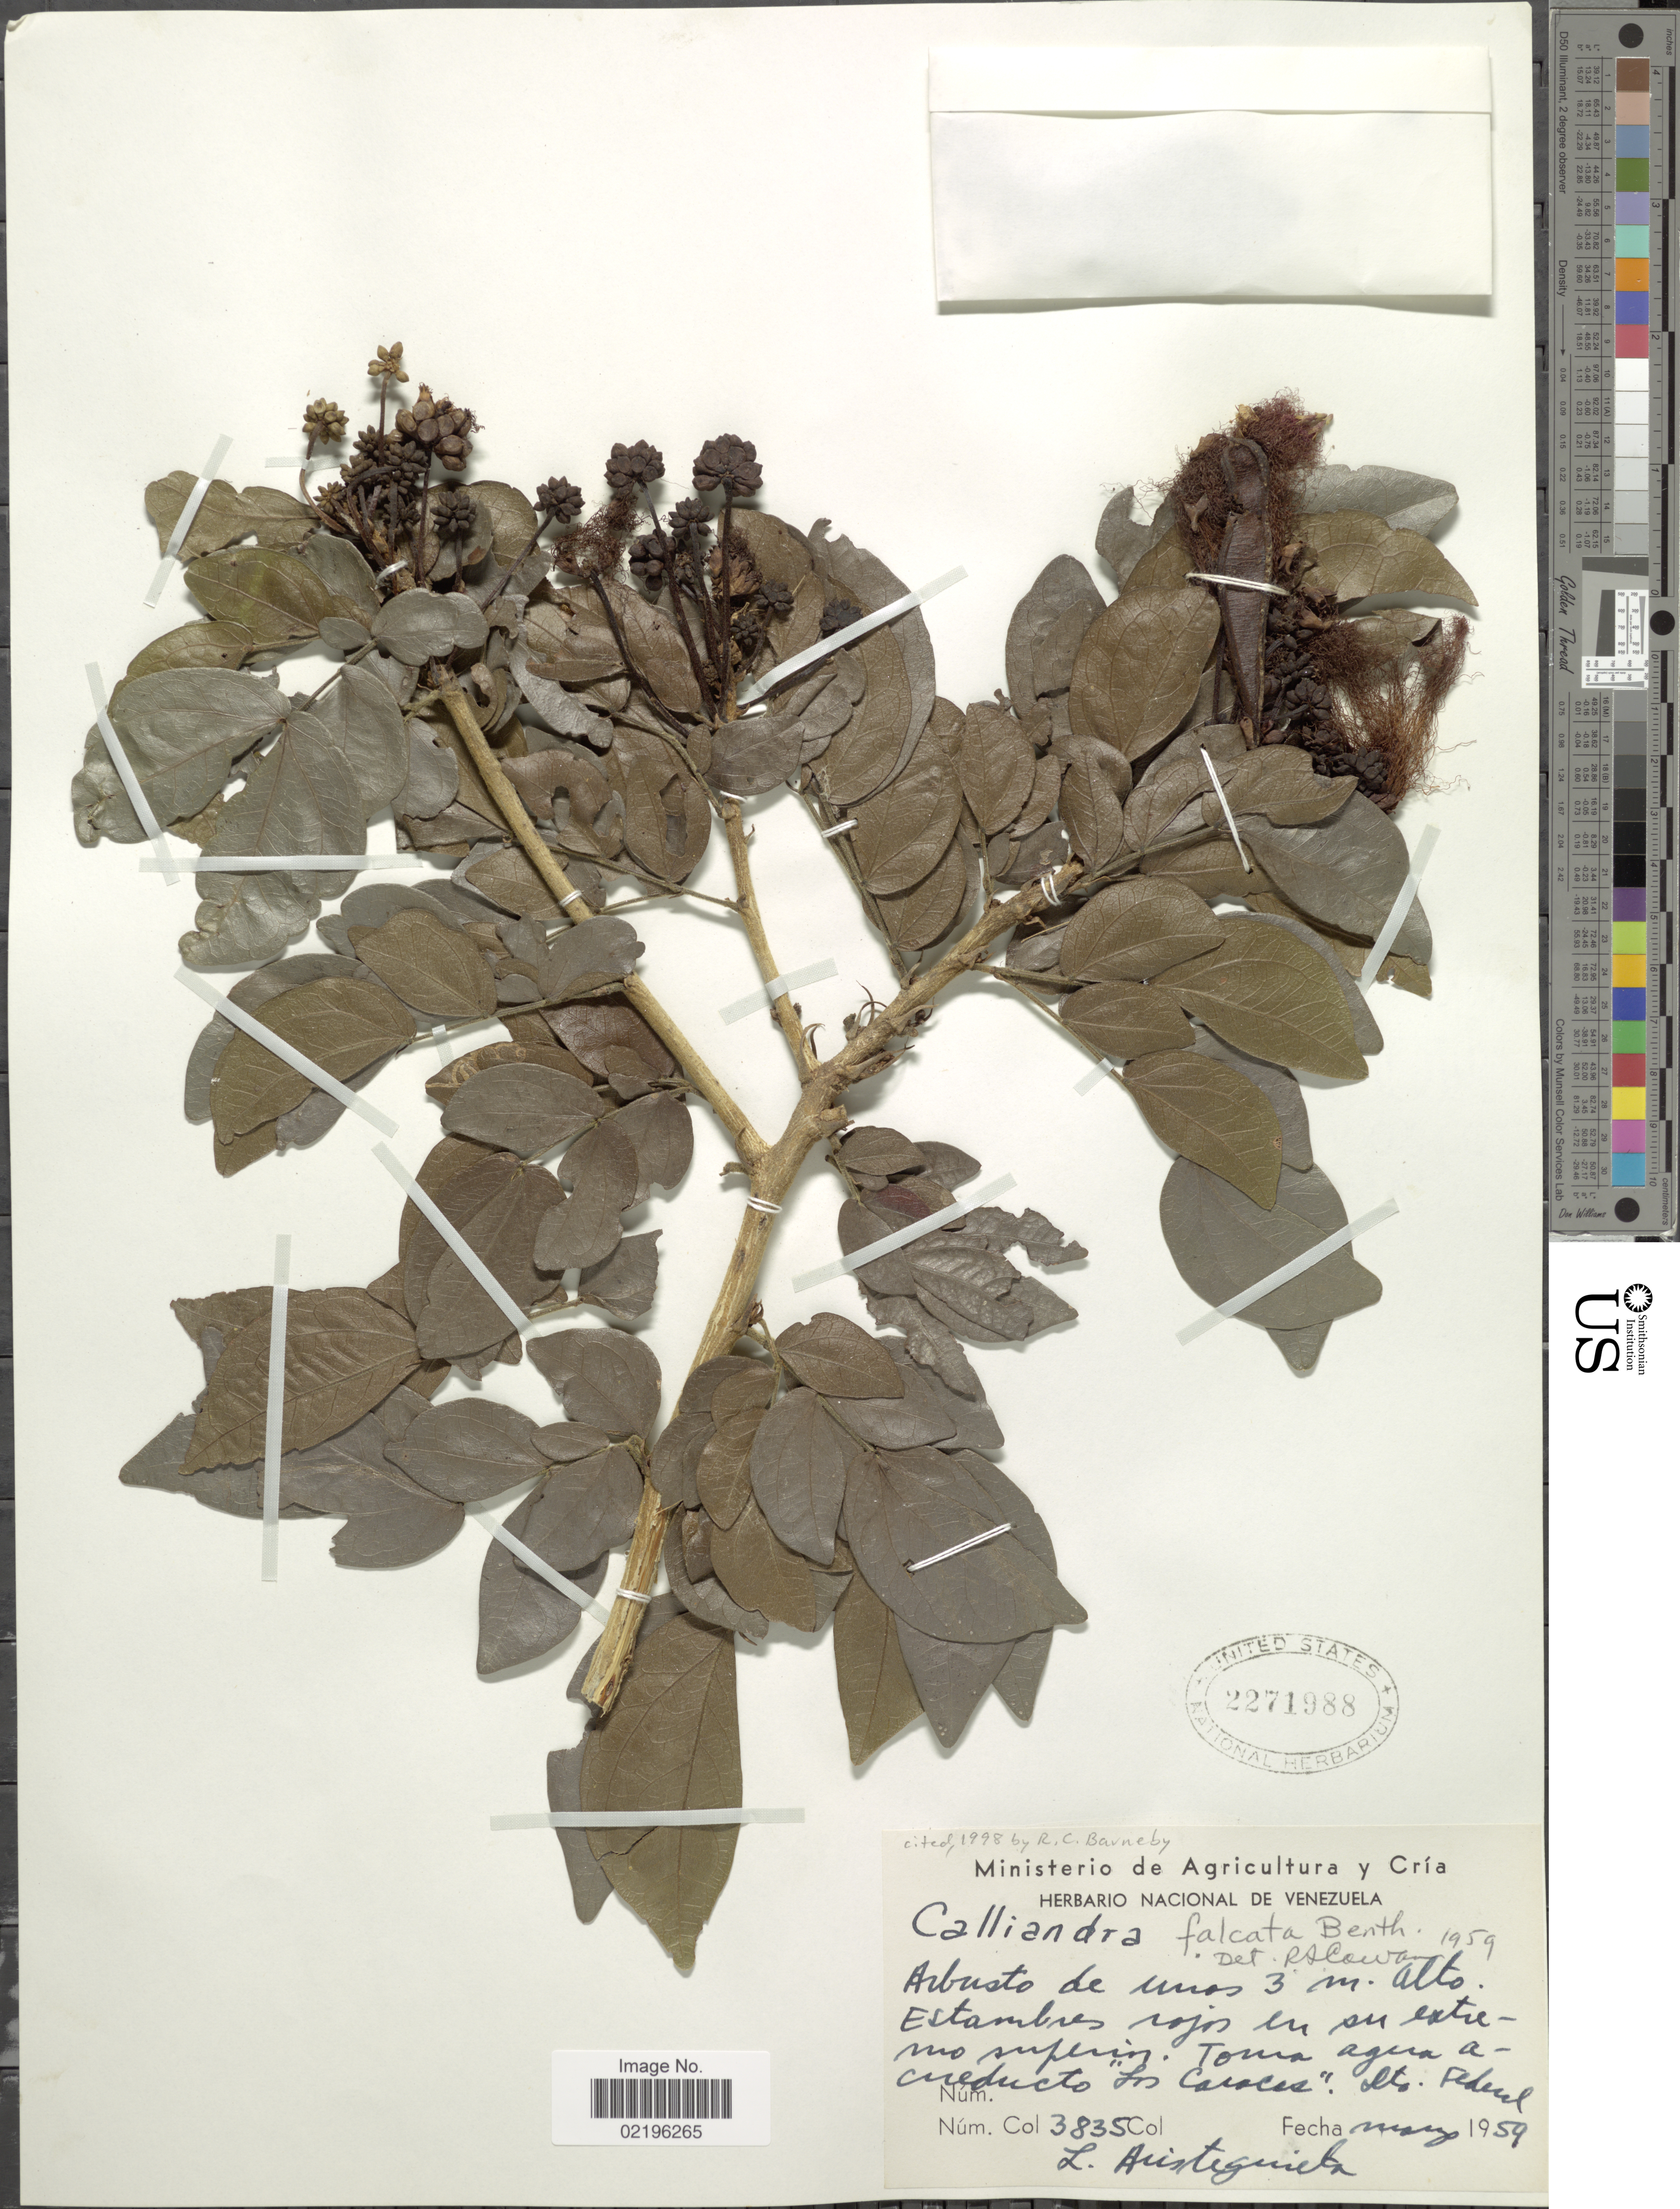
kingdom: Plantae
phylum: Tracheophyta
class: Magnoliopsida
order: Fabales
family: Fabaceae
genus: Calliandra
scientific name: Calliandra falcata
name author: Benth.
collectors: L. Aristeguieta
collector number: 3835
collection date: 1959-03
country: Venezuela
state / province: Distrito Federal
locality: Toma agua acueducto "Los Caracas". Dto. Federal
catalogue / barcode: US 2271988